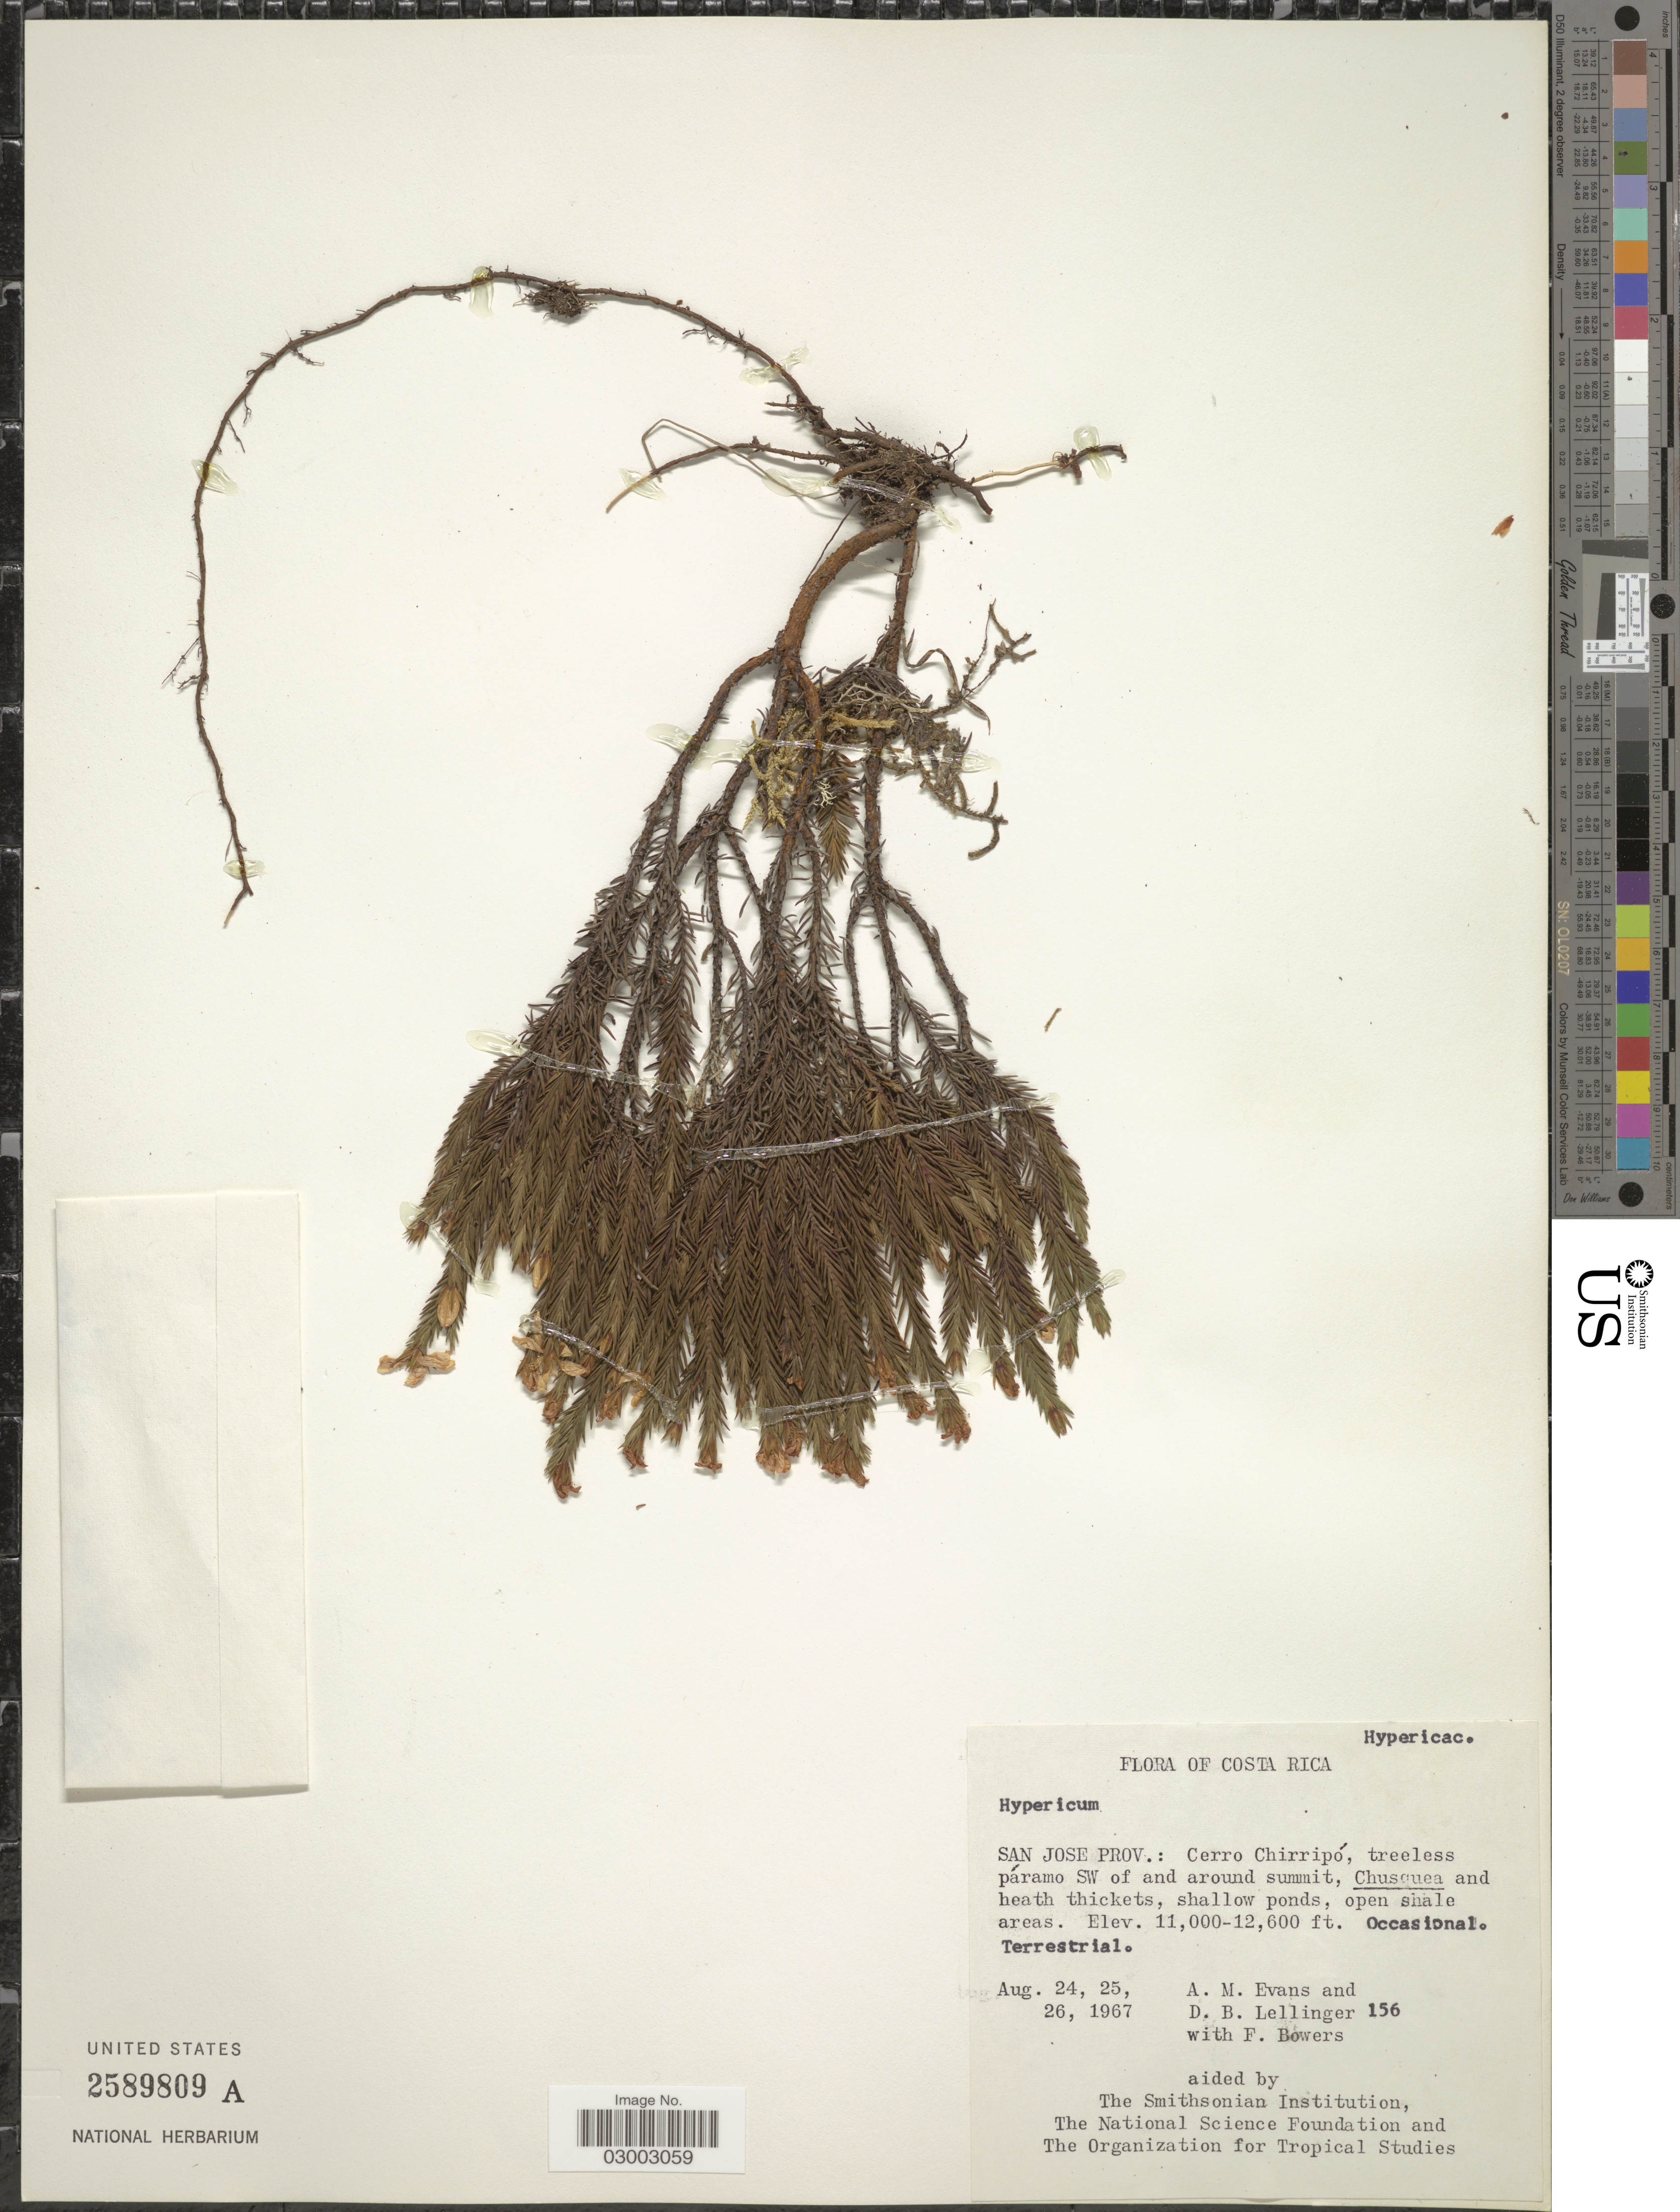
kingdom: Plantae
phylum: Tracheophyta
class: Magnoliopsida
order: Malpighiales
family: Hypericaceae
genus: Hypericum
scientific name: Hypericum strictum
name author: Kunth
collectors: A. M. Evans, D. B. Lellinger & F. Bowers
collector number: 156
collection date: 1967-08-24/1967-08-26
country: Costa Rica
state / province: San José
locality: Cerro Chirripó, treeless páramo SW of and around summit.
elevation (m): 3353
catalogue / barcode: US 2589809A